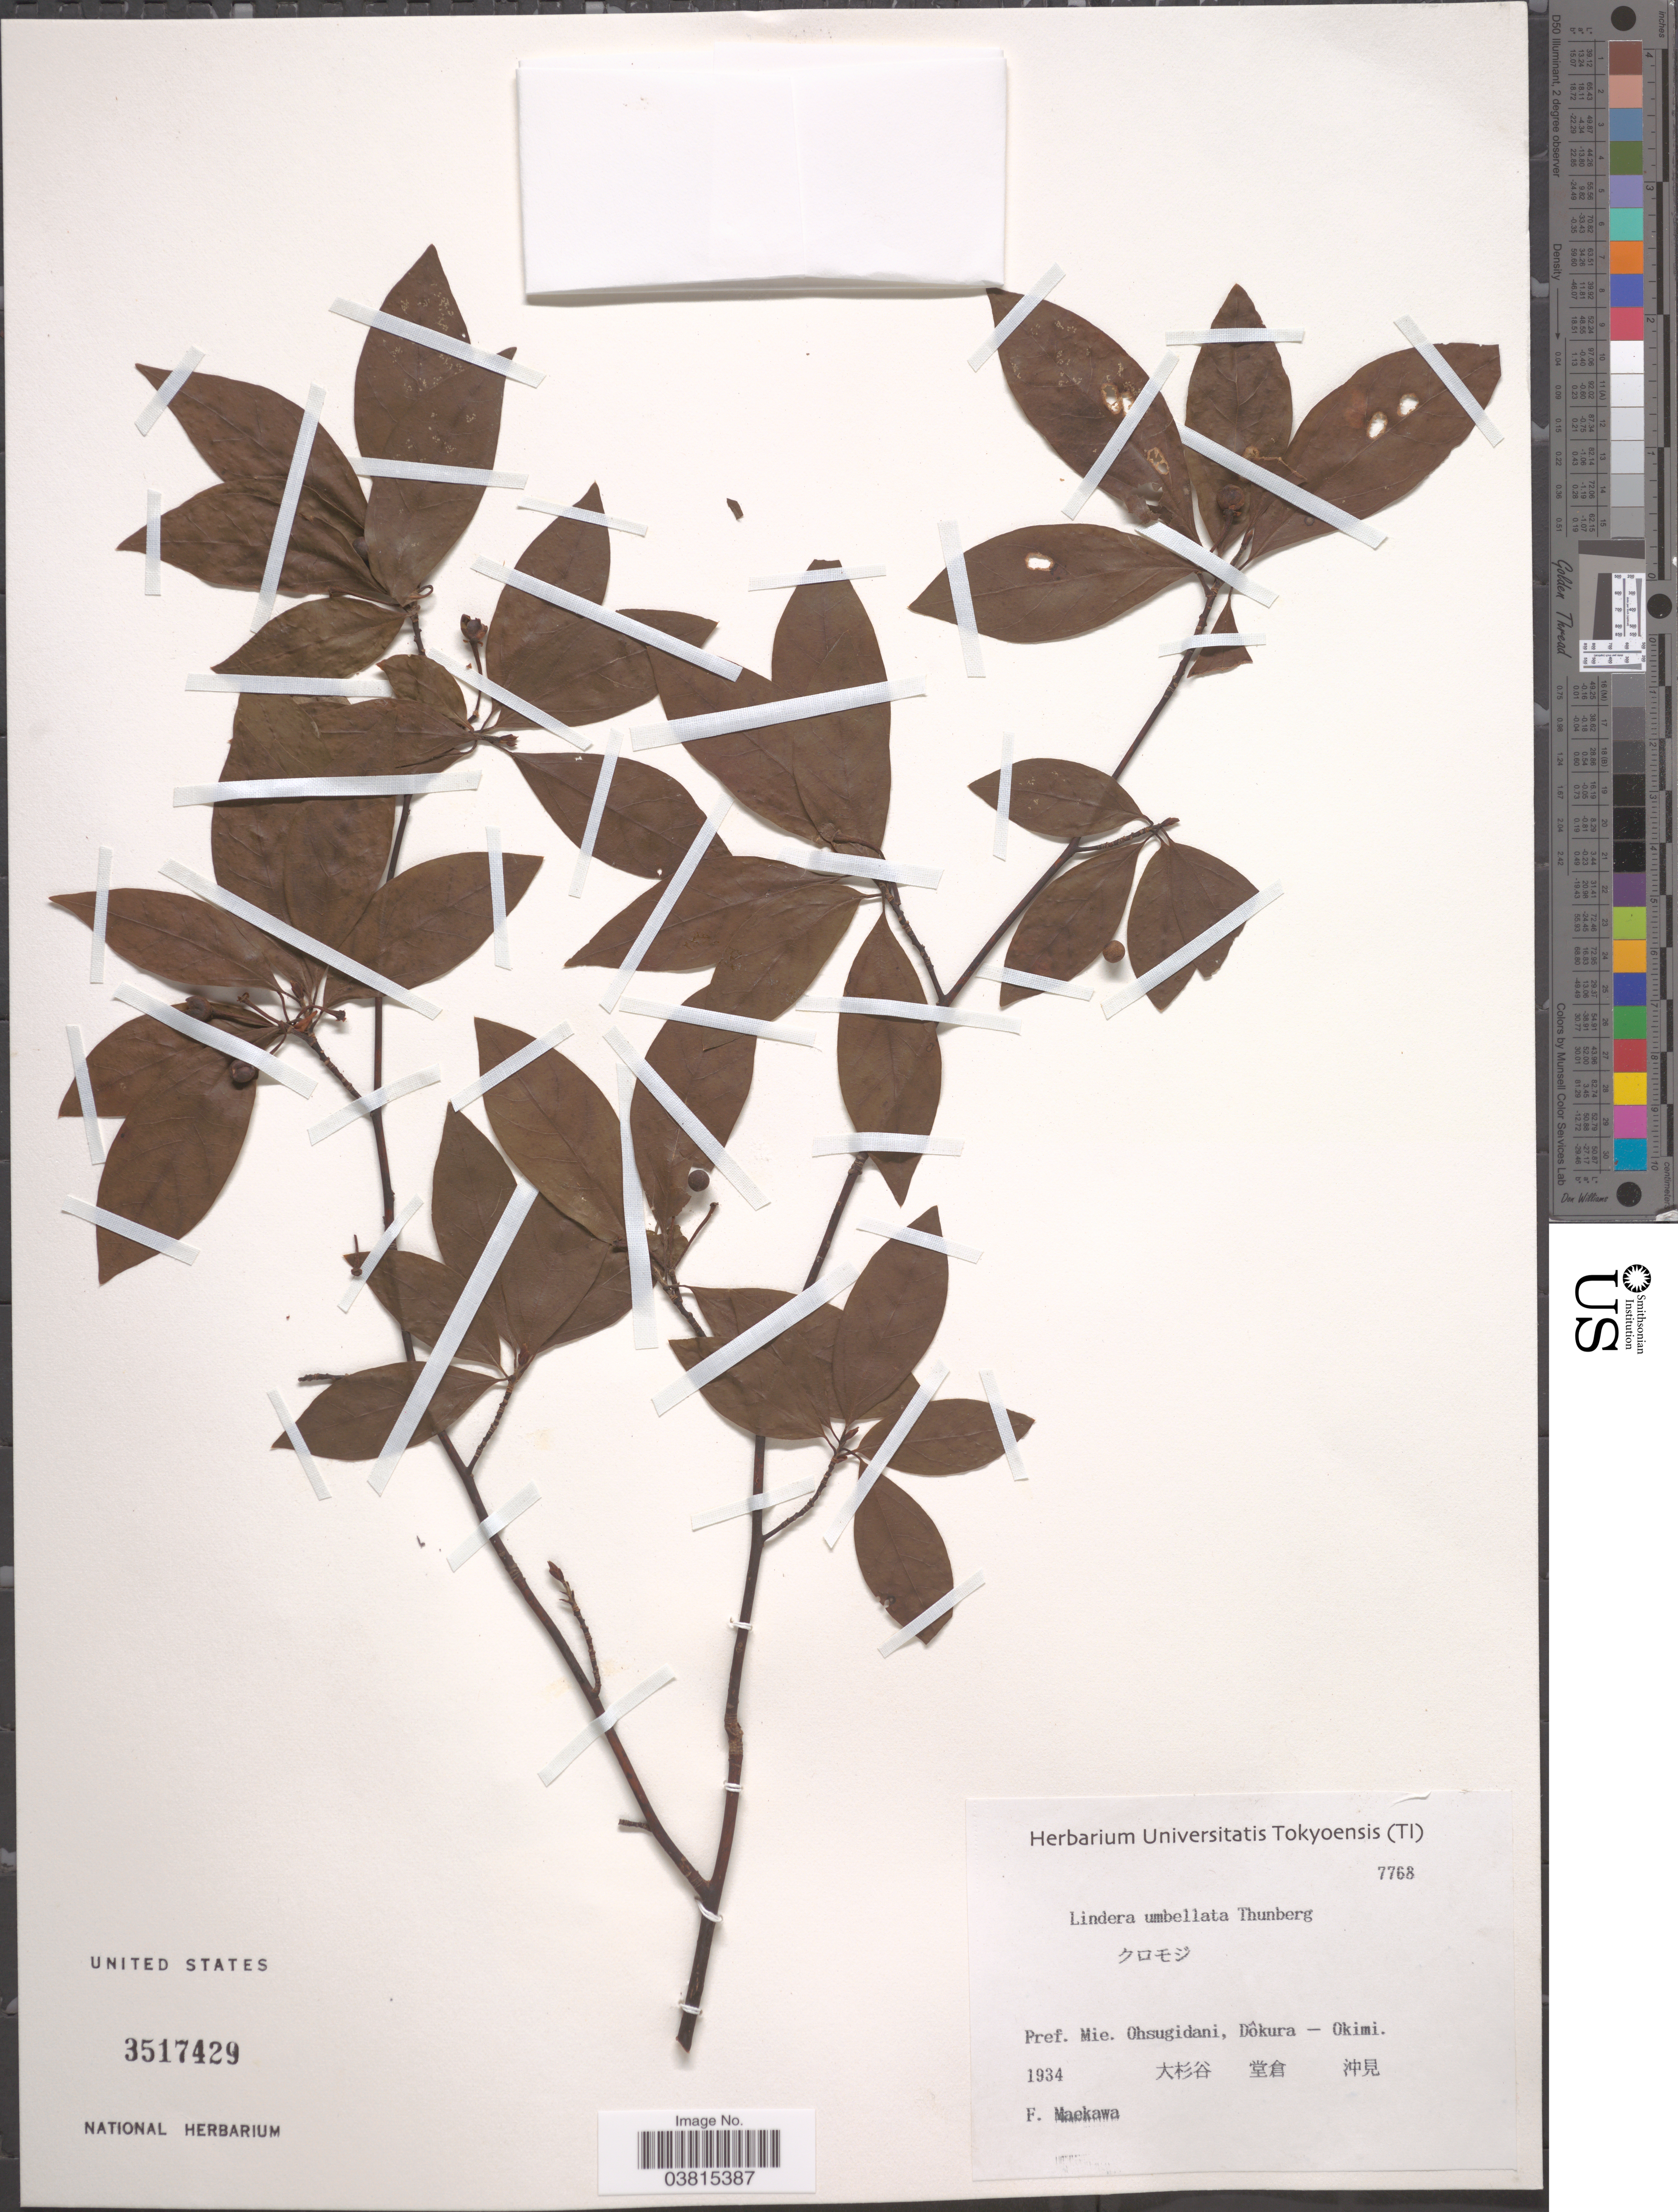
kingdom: Plantae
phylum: Tracheophyta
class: Magnoliopsida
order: Laurales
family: Lauraceae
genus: Lindera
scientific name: Lindera umbellata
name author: Thunb.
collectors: F. Maekawa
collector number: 7768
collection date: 1934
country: Japan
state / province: Mie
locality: Pref. Mie. Ohsugidani, Dôkura - Okimi.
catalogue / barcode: US 3517429